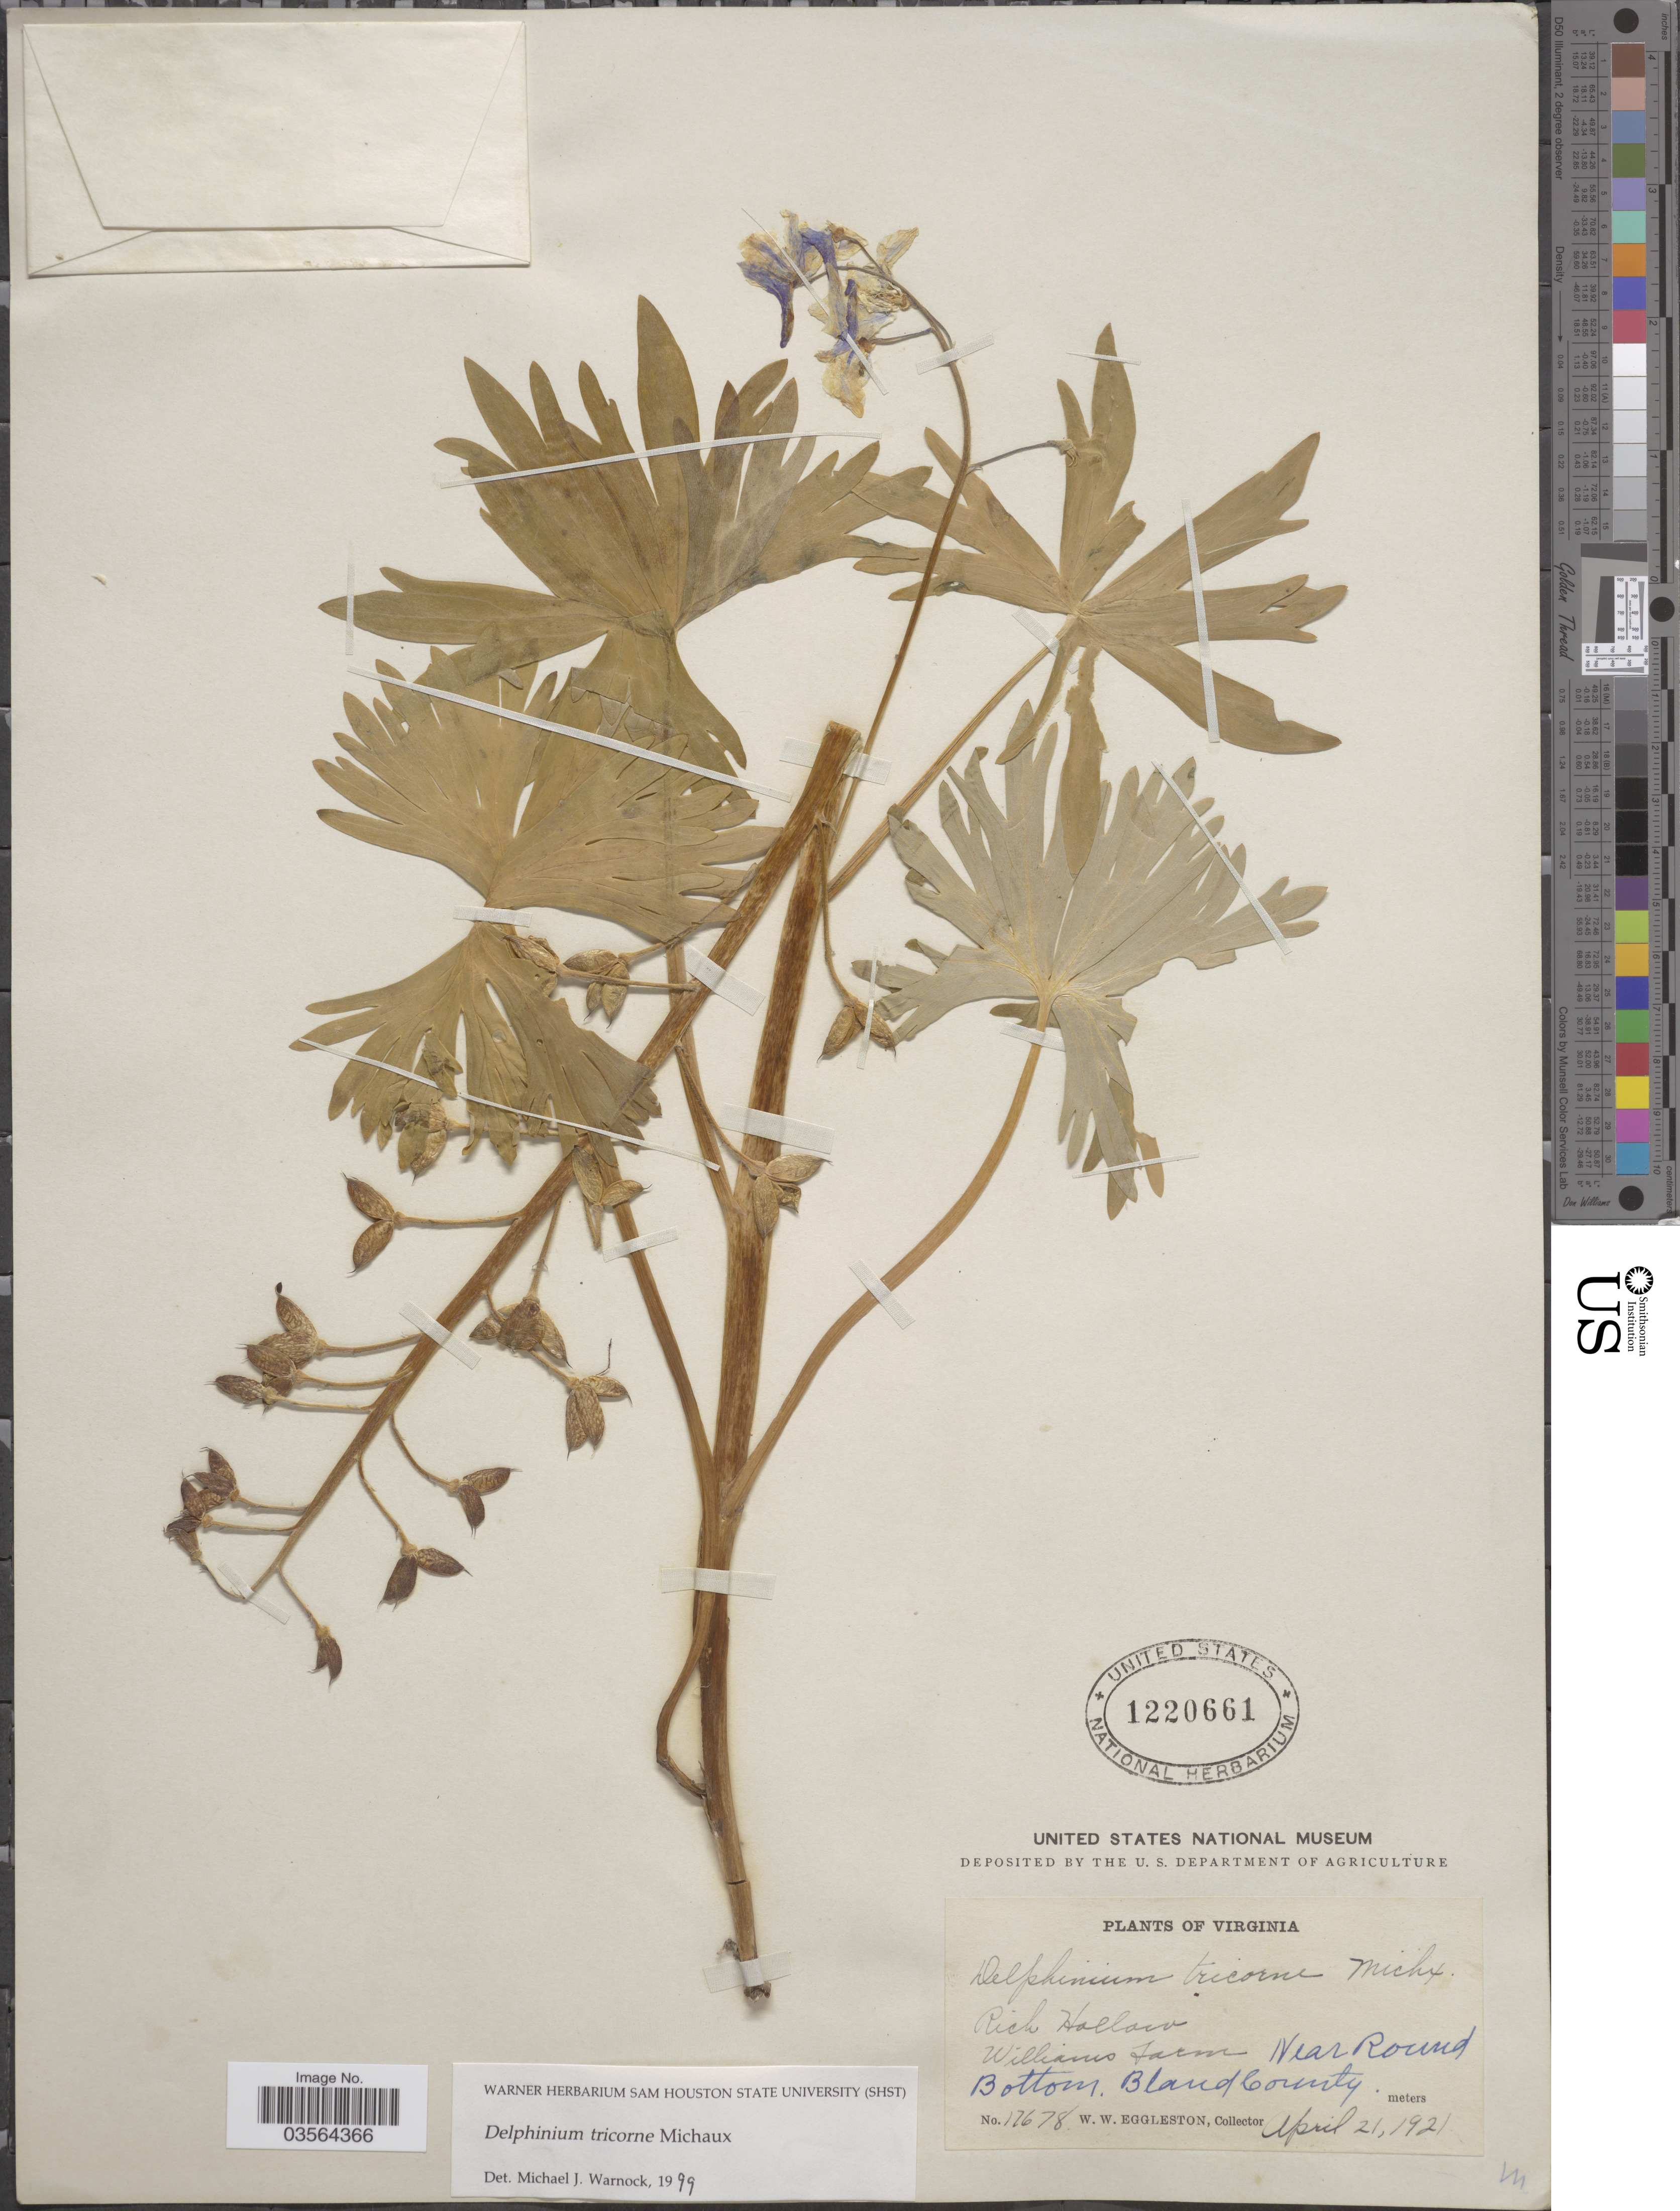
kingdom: Plantae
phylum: Tracheophyta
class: Magnoliopsida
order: Ranunculales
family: Ranunculaceae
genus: Delphinium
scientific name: Delphinium tricorne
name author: Michx.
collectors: W. W. Eggleston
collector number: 17678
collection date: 1921-04-21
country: United States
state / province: Virginia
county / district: Bland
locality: Rich Hollow Williams Farm Near Round Bottom. Bland County.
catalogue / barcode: US 1220661